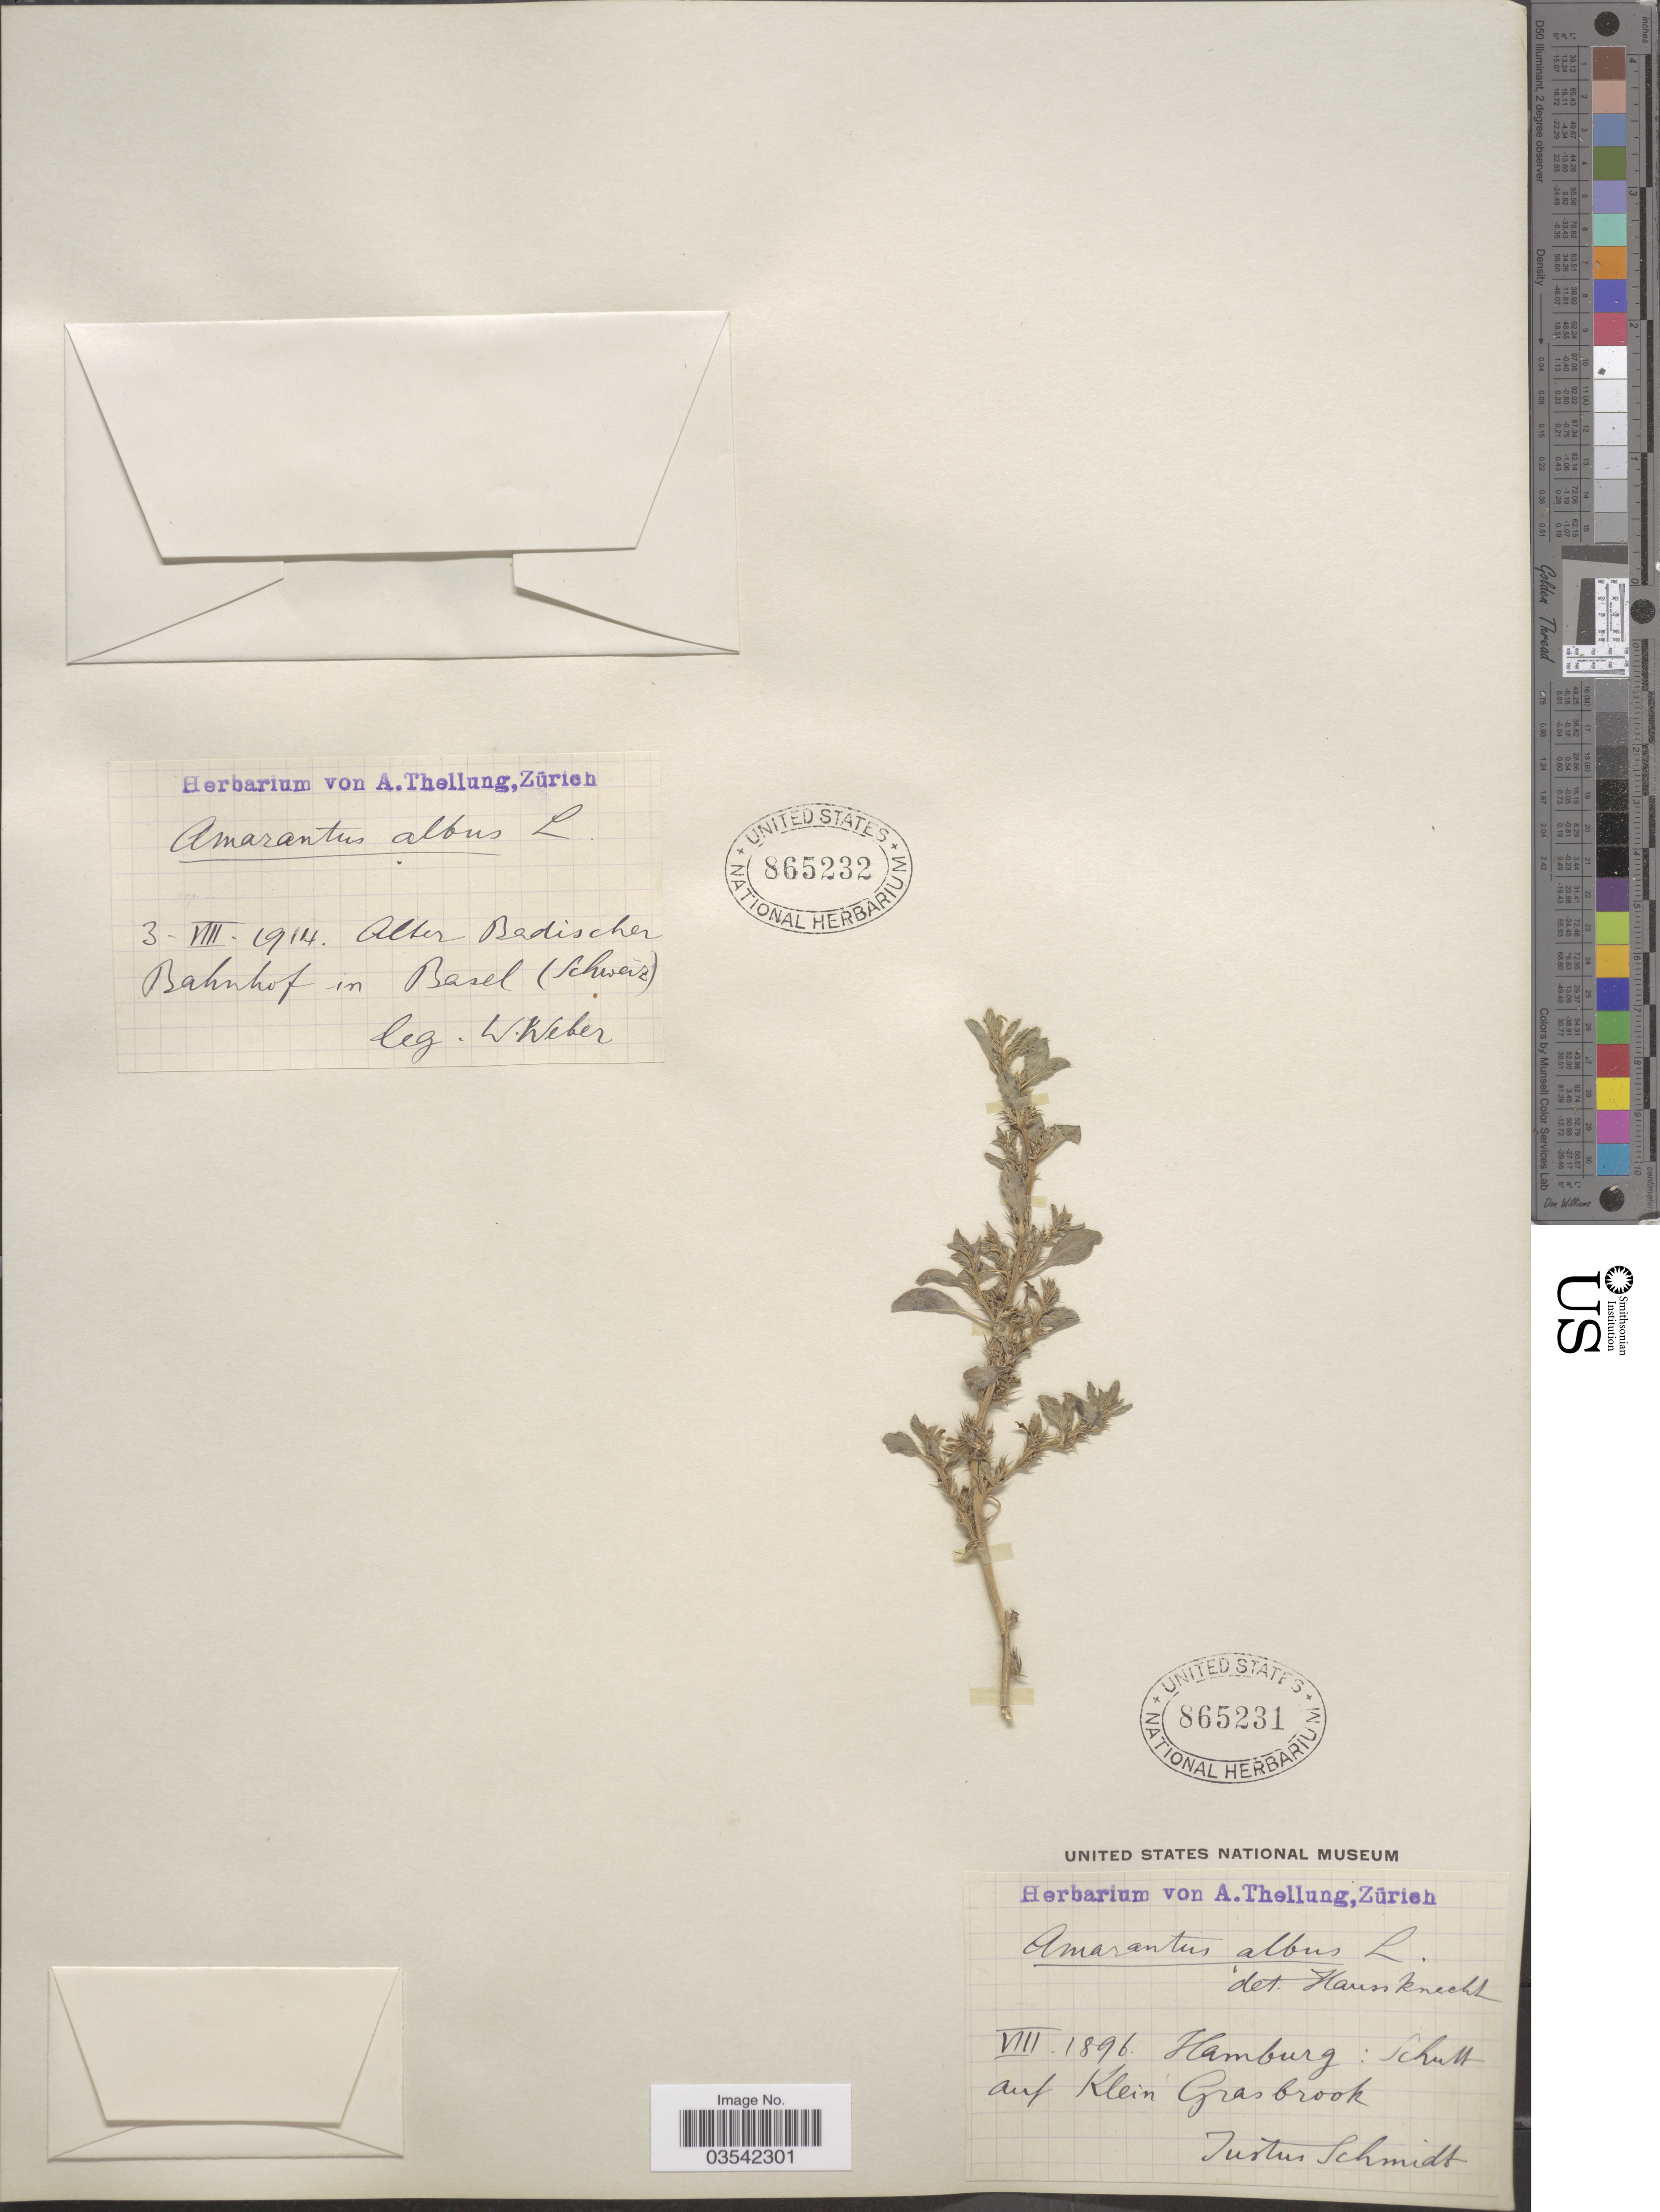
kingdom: Plantae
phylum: Tracheophyta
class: Magnoliopsida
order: Caryophyllales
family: Amaranthaceae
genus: Amaranthus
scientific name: Amaranthus albus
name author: L.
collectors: W. Weber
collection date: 1914-08-03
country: Switzerland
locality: Alter Badischer Bahnhof in Basel (Schweiz).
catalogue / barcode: US 865232